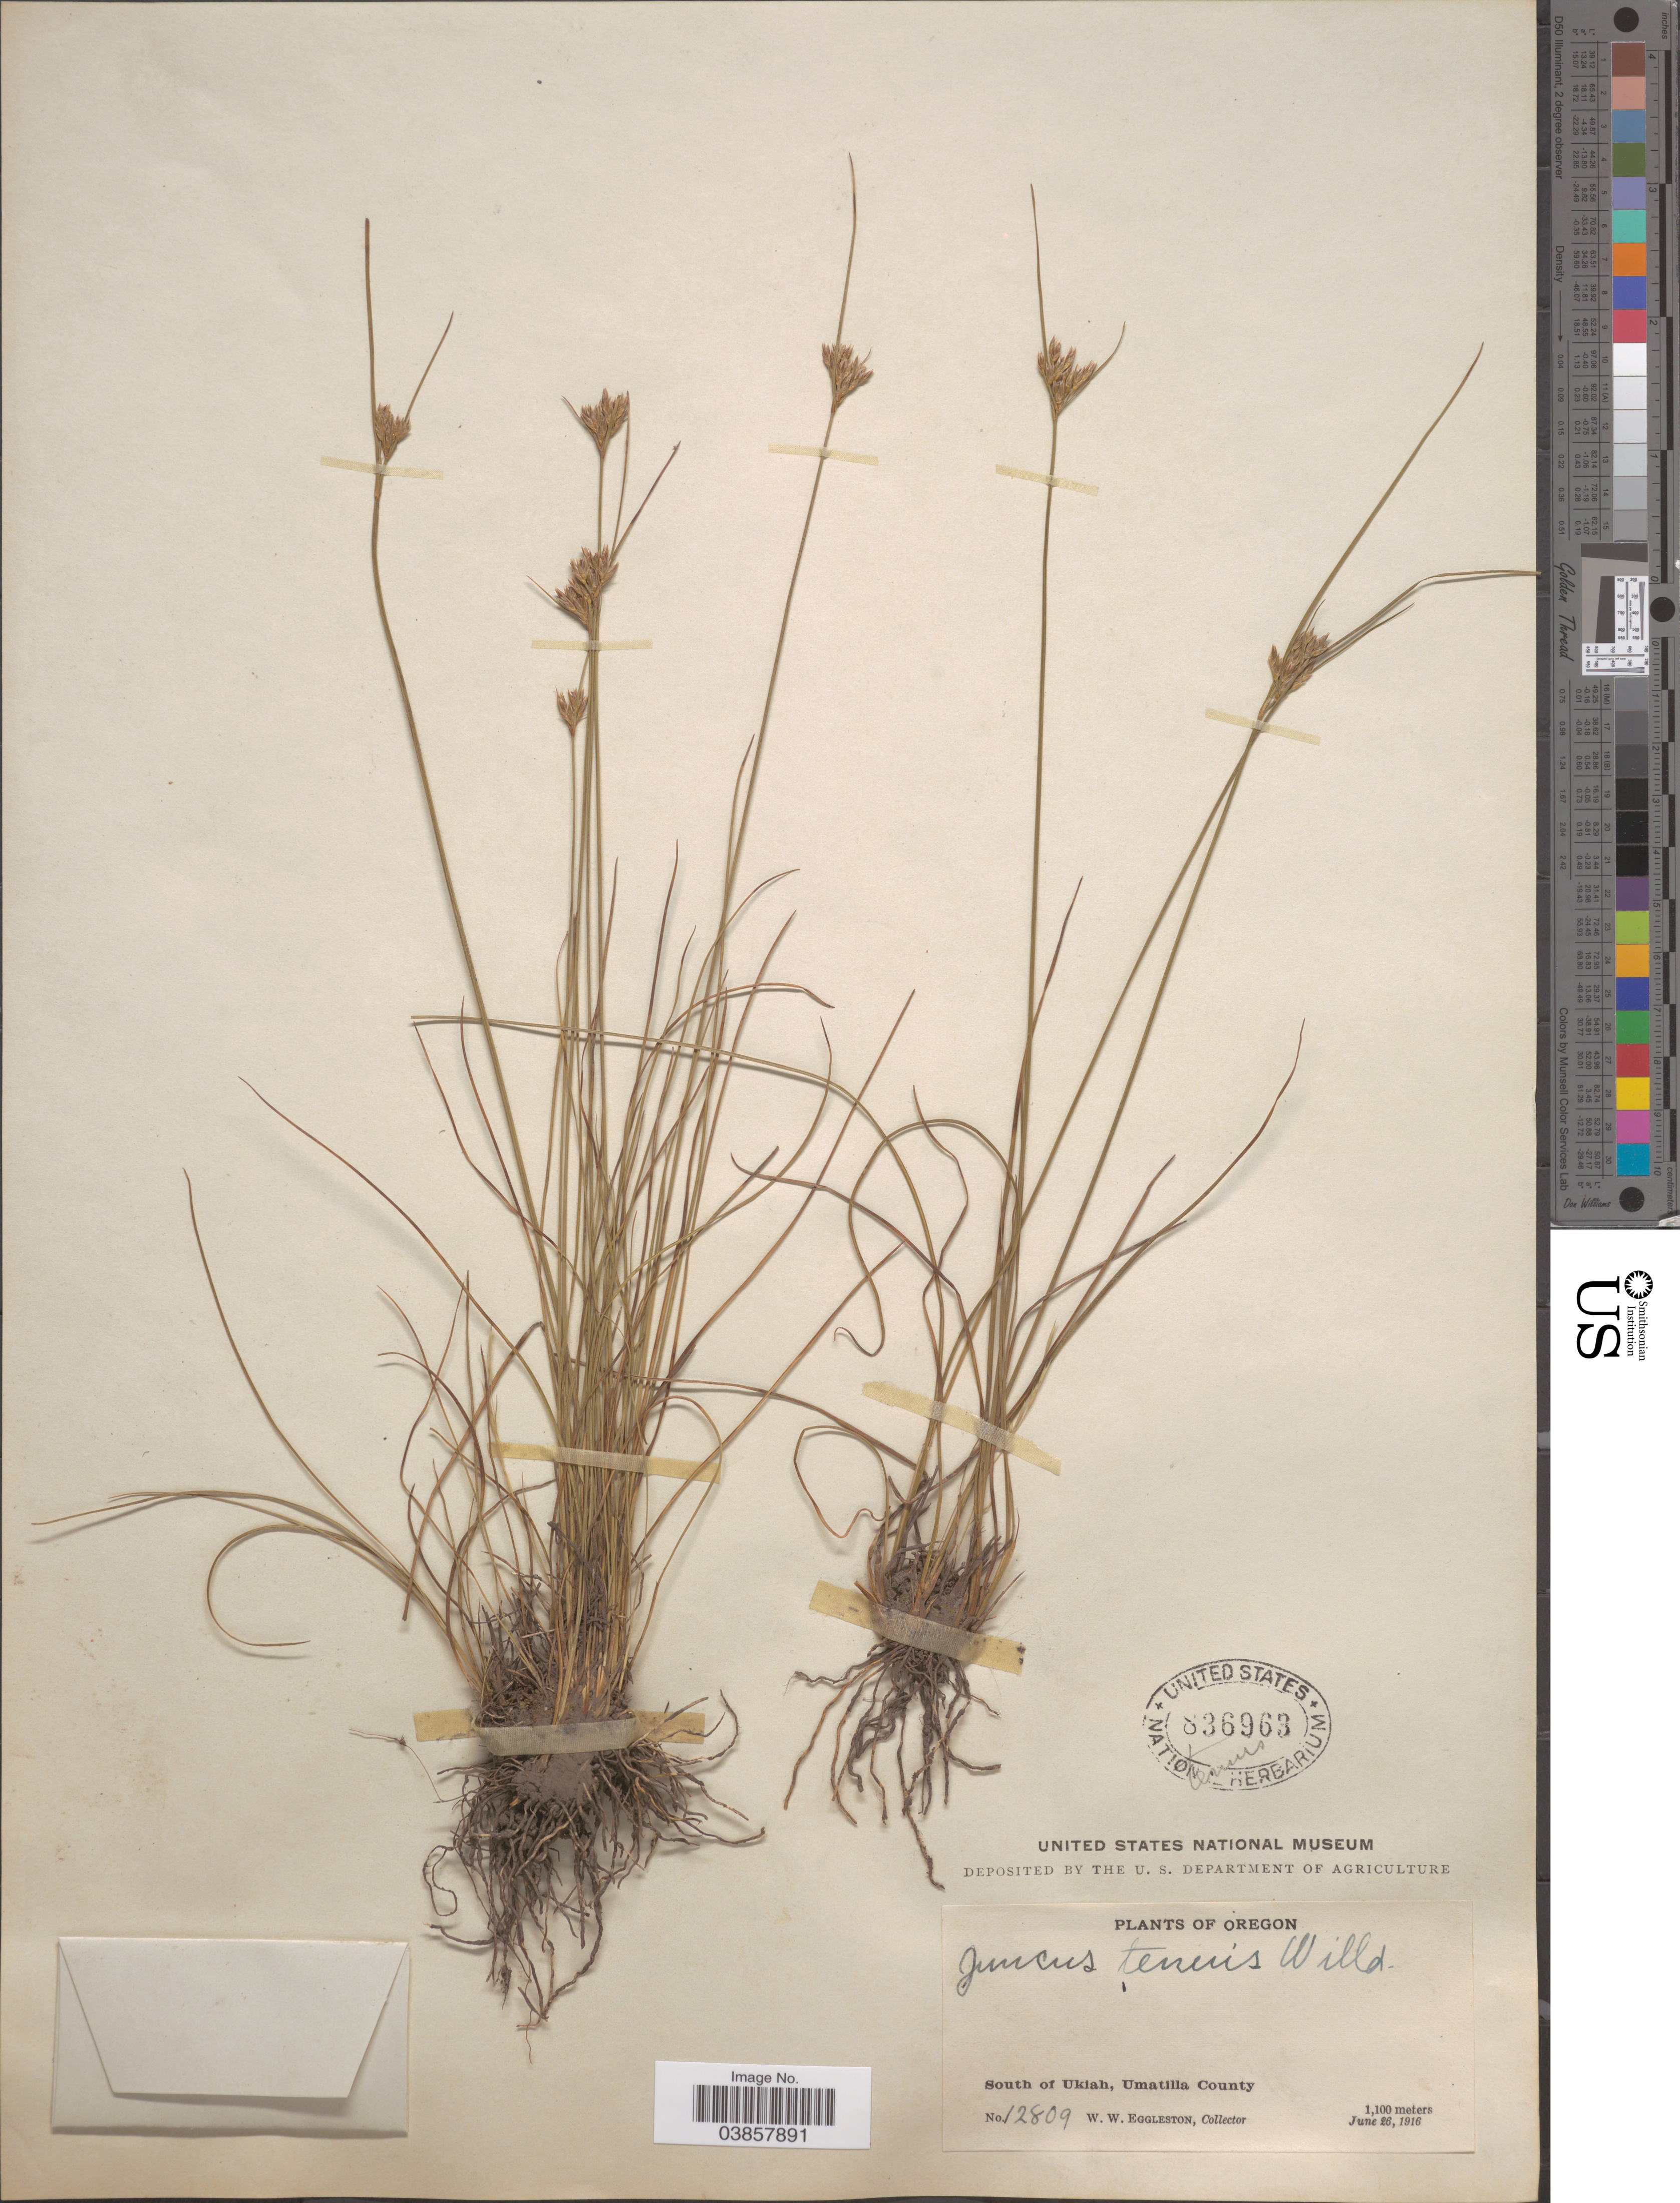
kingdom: Plantae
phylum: Tracheophyta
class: Liliopsida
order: Poales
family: Juncaceae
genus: Juncus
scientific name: Juncus tenuis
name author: Willd.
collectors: W. W. Eggleston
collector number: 12809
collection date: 1916-06-26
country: United States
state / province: Oregon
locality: South of Ukiah, Umatilla County.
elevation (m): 1100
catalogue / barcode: US 836963